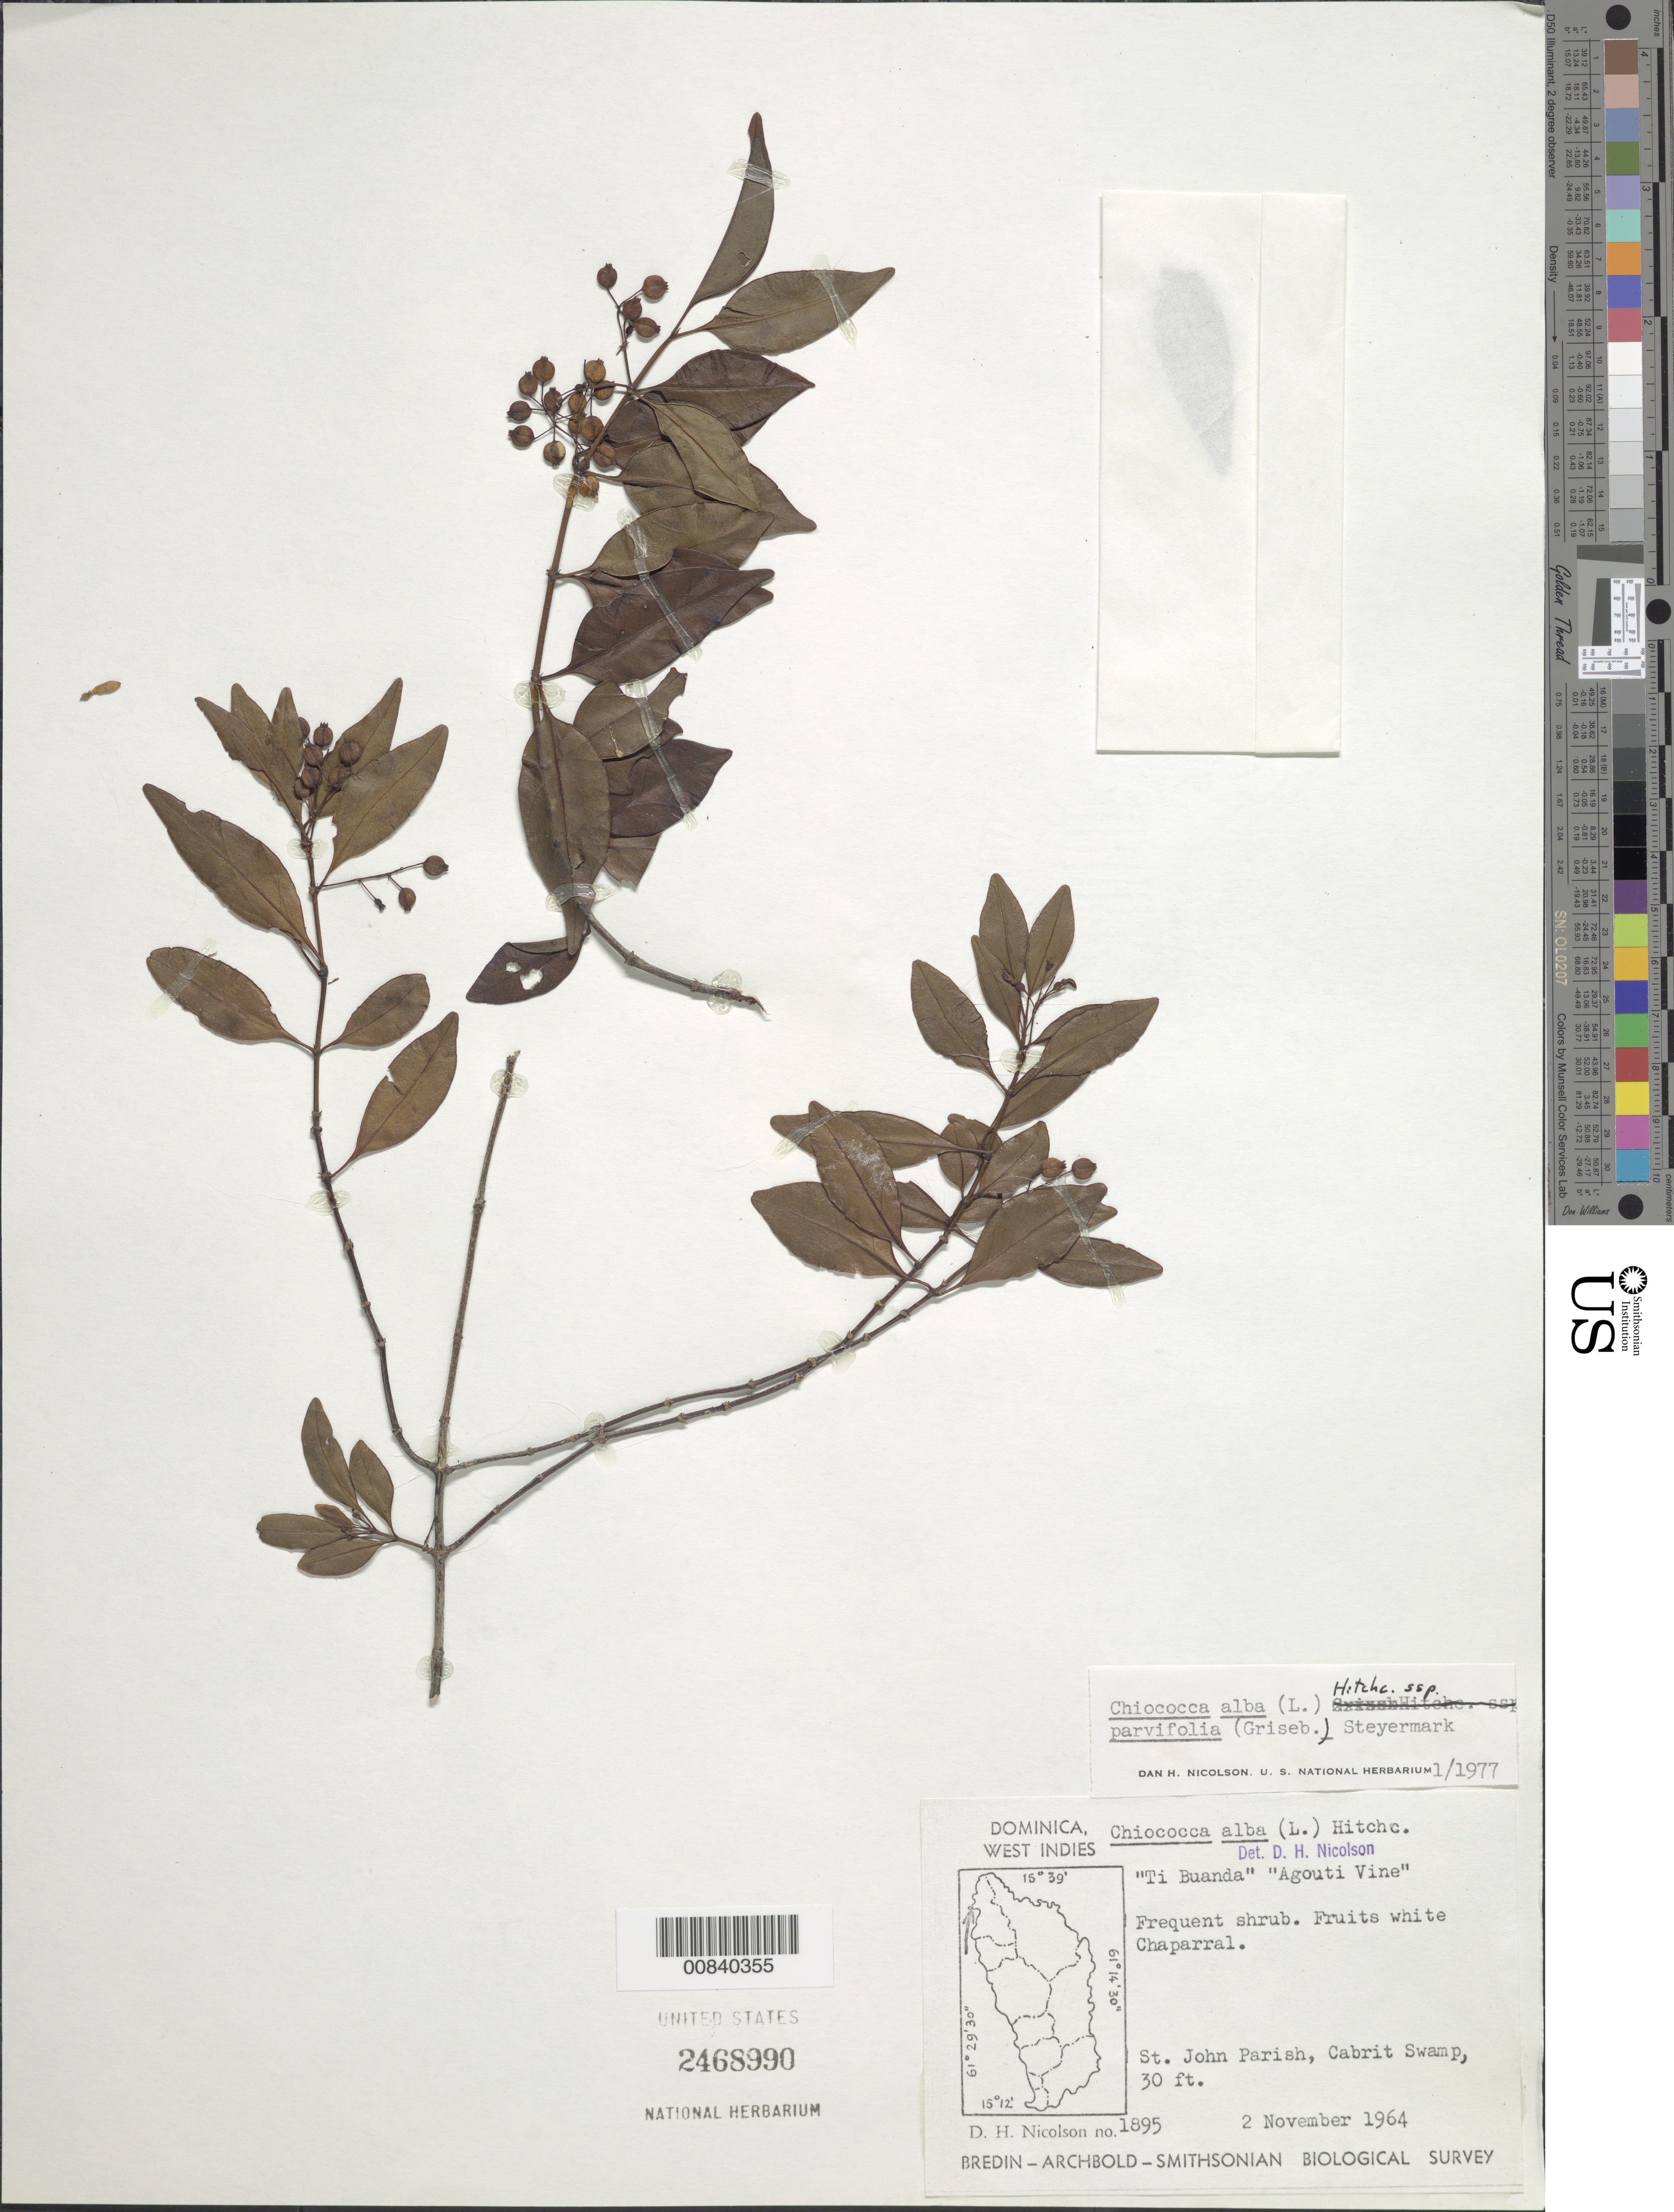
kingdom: Plantae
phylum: Tracheophyta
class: Magnoliopsida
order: Gentianales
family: Rubiaceae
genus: Chiococca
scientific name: Chiococca alba subsp. alba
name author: (L.) Hitchc.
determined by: Nicolson, Dan H.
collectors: D. H. Nicolson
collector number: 1895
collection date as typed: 02 Nov 1964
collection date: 1964-11-02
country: Dominica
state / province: St. John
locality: Cabrit Swamp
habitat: Chaparral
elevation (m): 9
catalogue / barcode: US 2468990